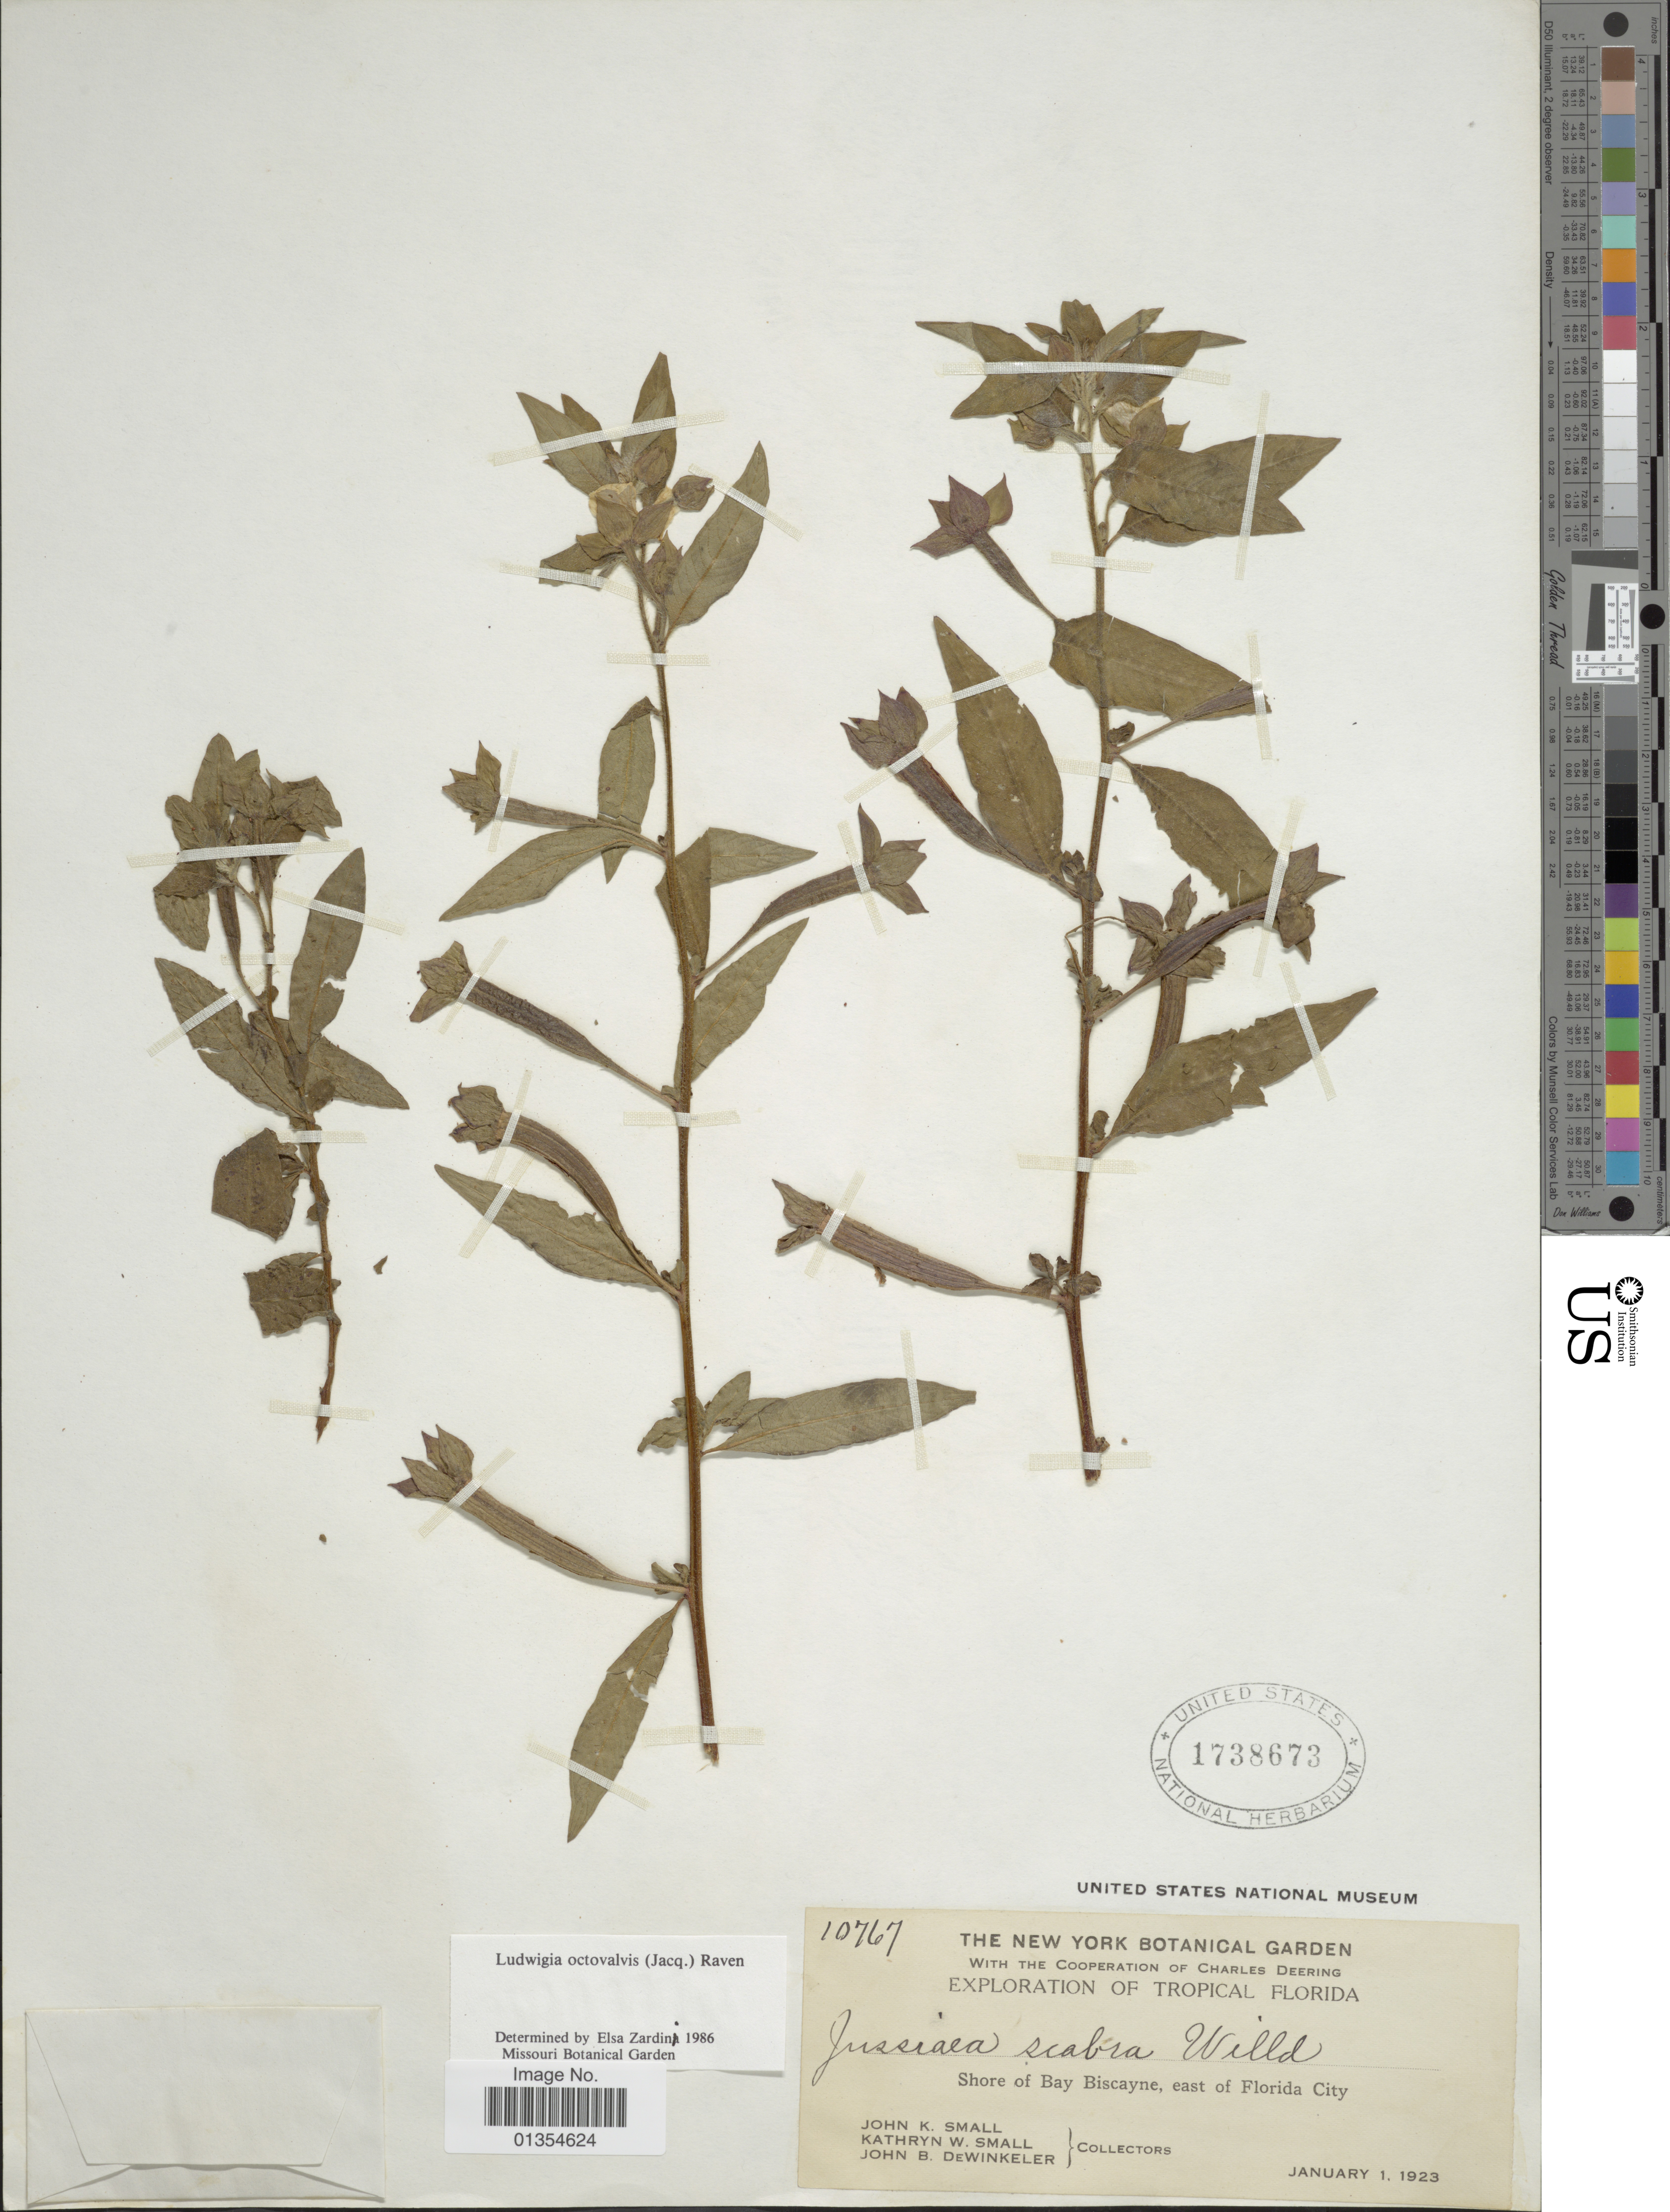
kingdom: Plantae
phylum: Tracheophyta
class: Magnoliopsida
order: Myrtales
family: Onagraceae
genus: Ludwigia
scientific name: Ludwigia octovalvis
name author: (Jacq.) P.H. Raven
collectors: J. K. Small, K. Small & J. B. Dewinkeler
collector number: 10767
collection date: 1923-01-01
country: United States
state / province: Florida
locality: Tropical Florida, Shore of Bay Biscayne, east of Florida City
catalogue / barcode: US 1738673